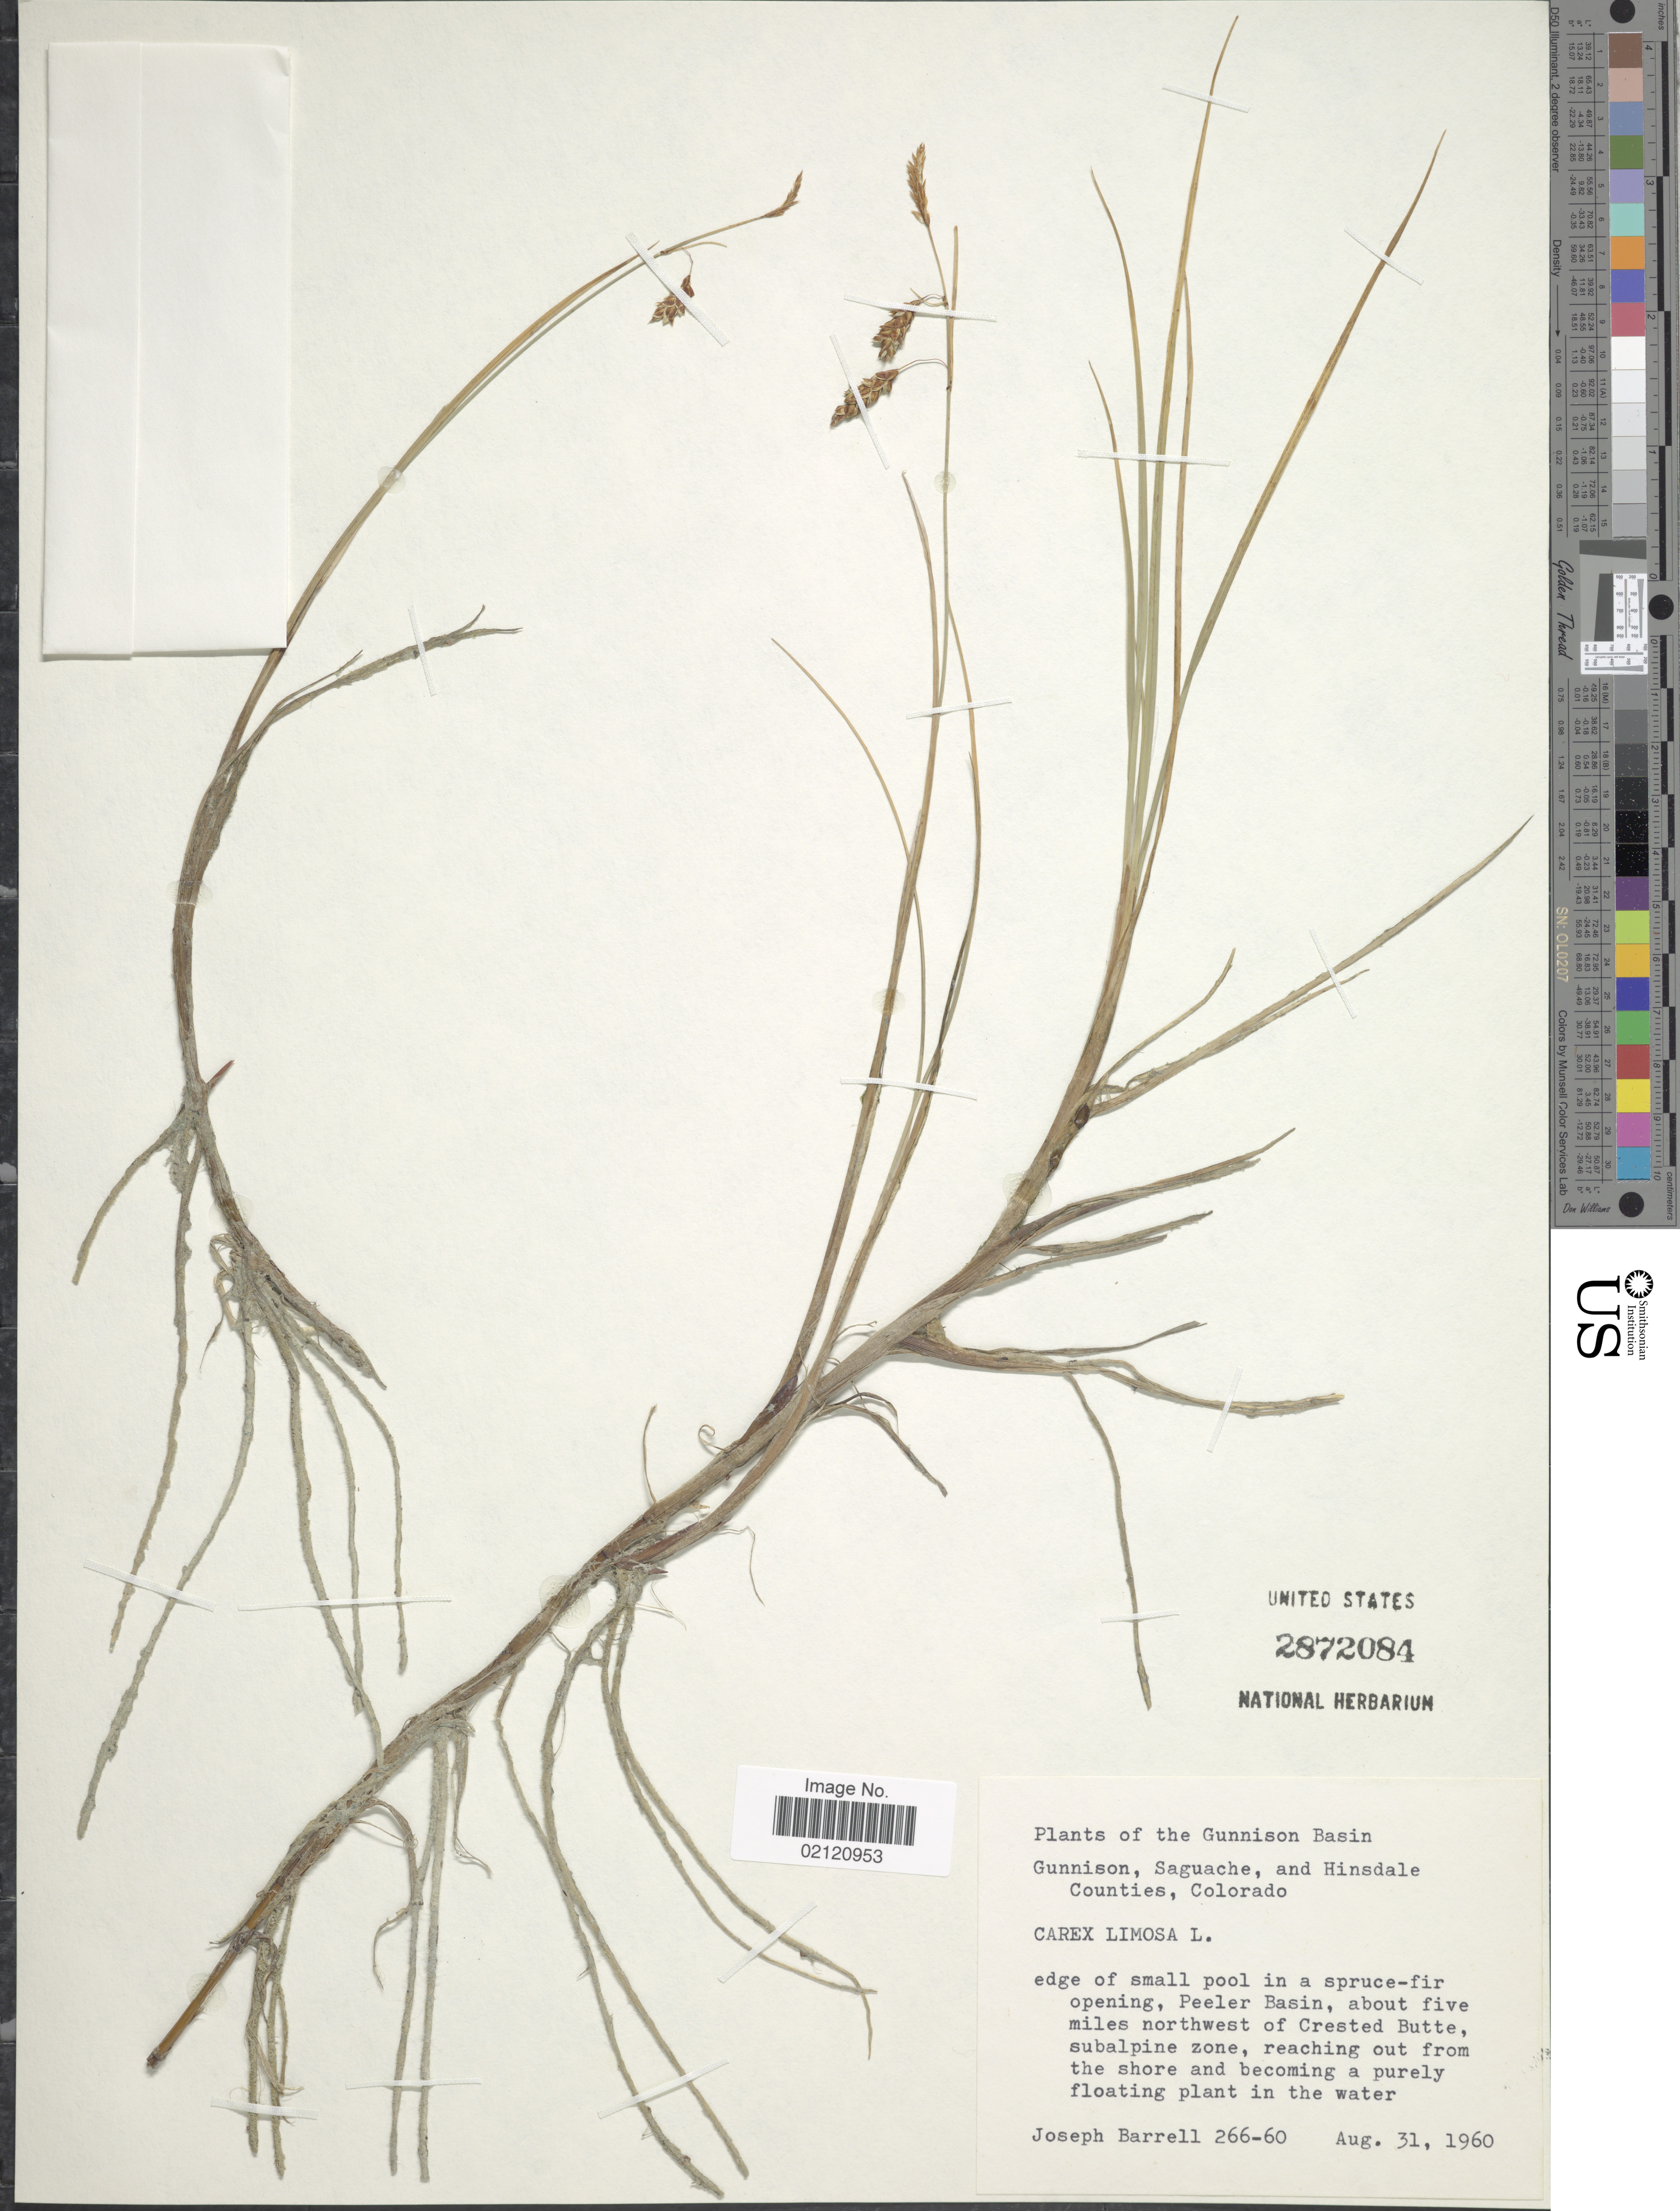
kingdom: Plantae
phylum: Tracheophyta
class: Liliopsida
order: Poales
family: Cyperaceae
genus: Carex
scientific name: Carex limosa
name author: L.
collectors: J. Barrell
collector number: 266-60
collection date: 1960-08-31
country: United States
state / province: Colorado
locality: Gunnison Basin, Gunnison, Saguache, and Hinsdale Counties, edge of small pool in a spruce fir opening, Peeler Basin, about five miles northwest of Crested Butte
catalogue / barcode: US 2872084